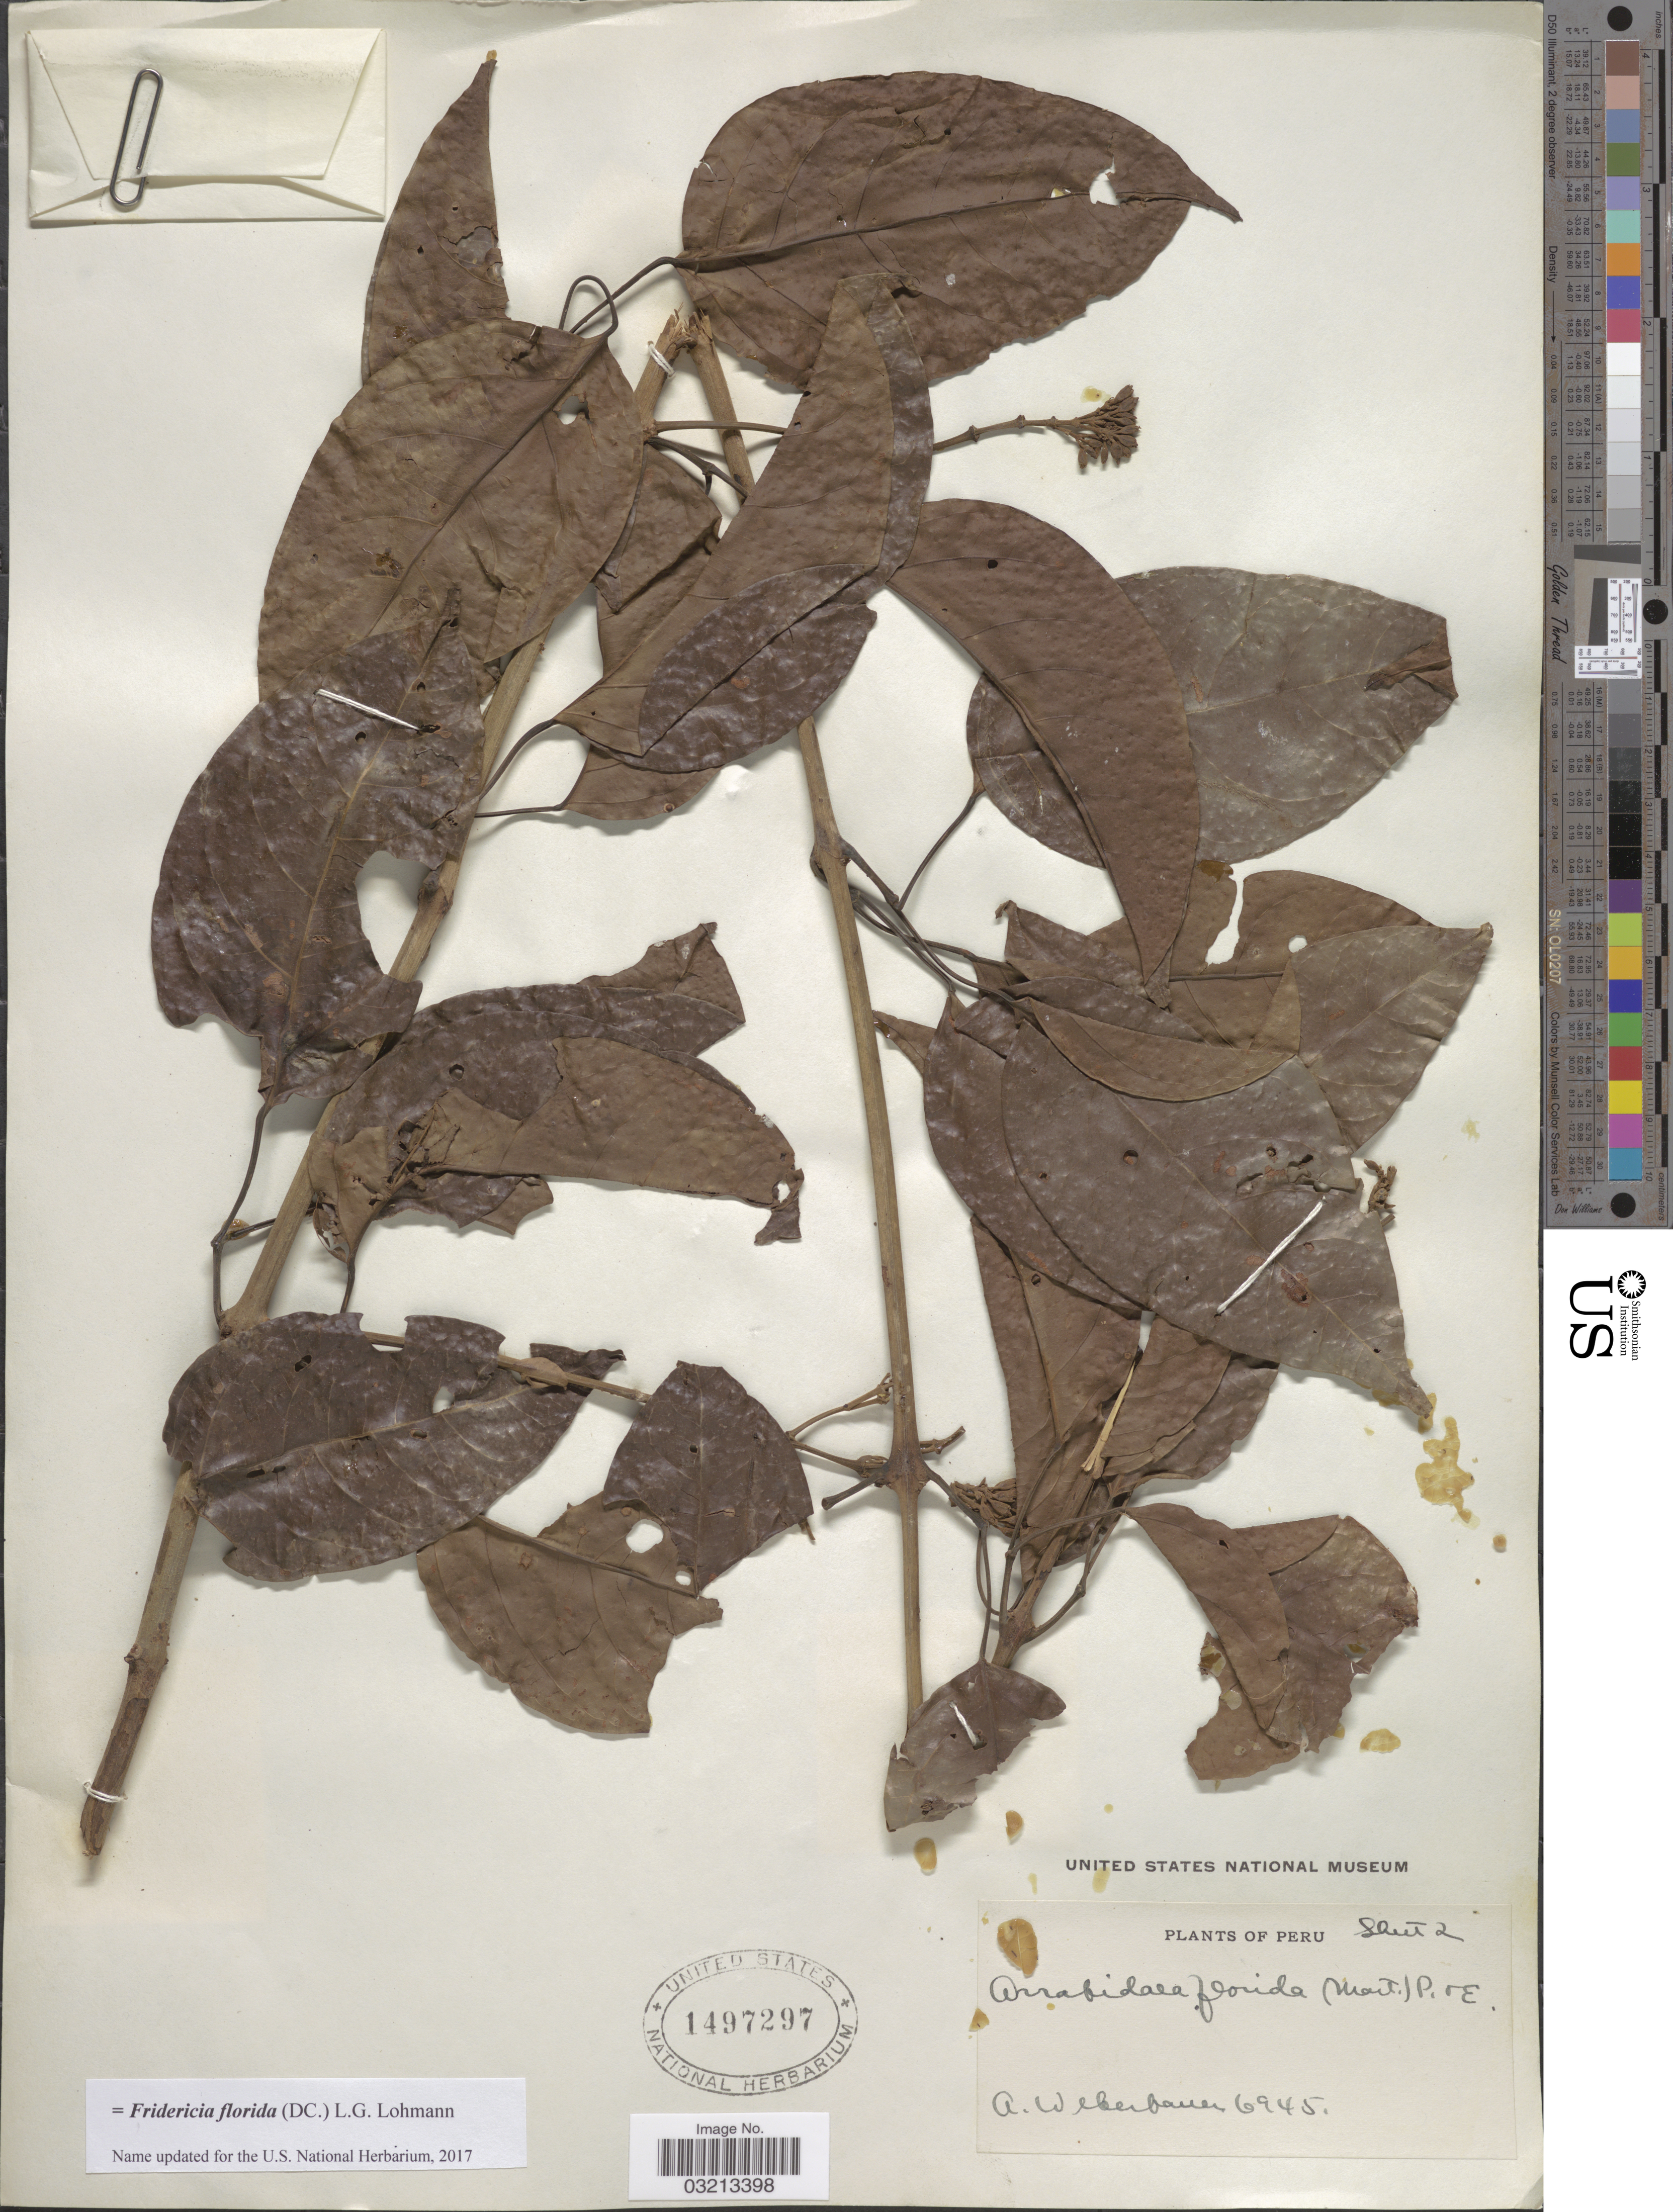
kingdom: Plantae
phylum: Tracheophyta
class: Magnoliopsida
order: Lamiales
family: Bignoniaceae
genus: Fridericia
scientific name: Fridericia florida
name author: (DC.) L.G. Lohmann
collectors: A. Weberbauer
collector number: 6945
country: Peru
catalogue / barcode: US 1497297